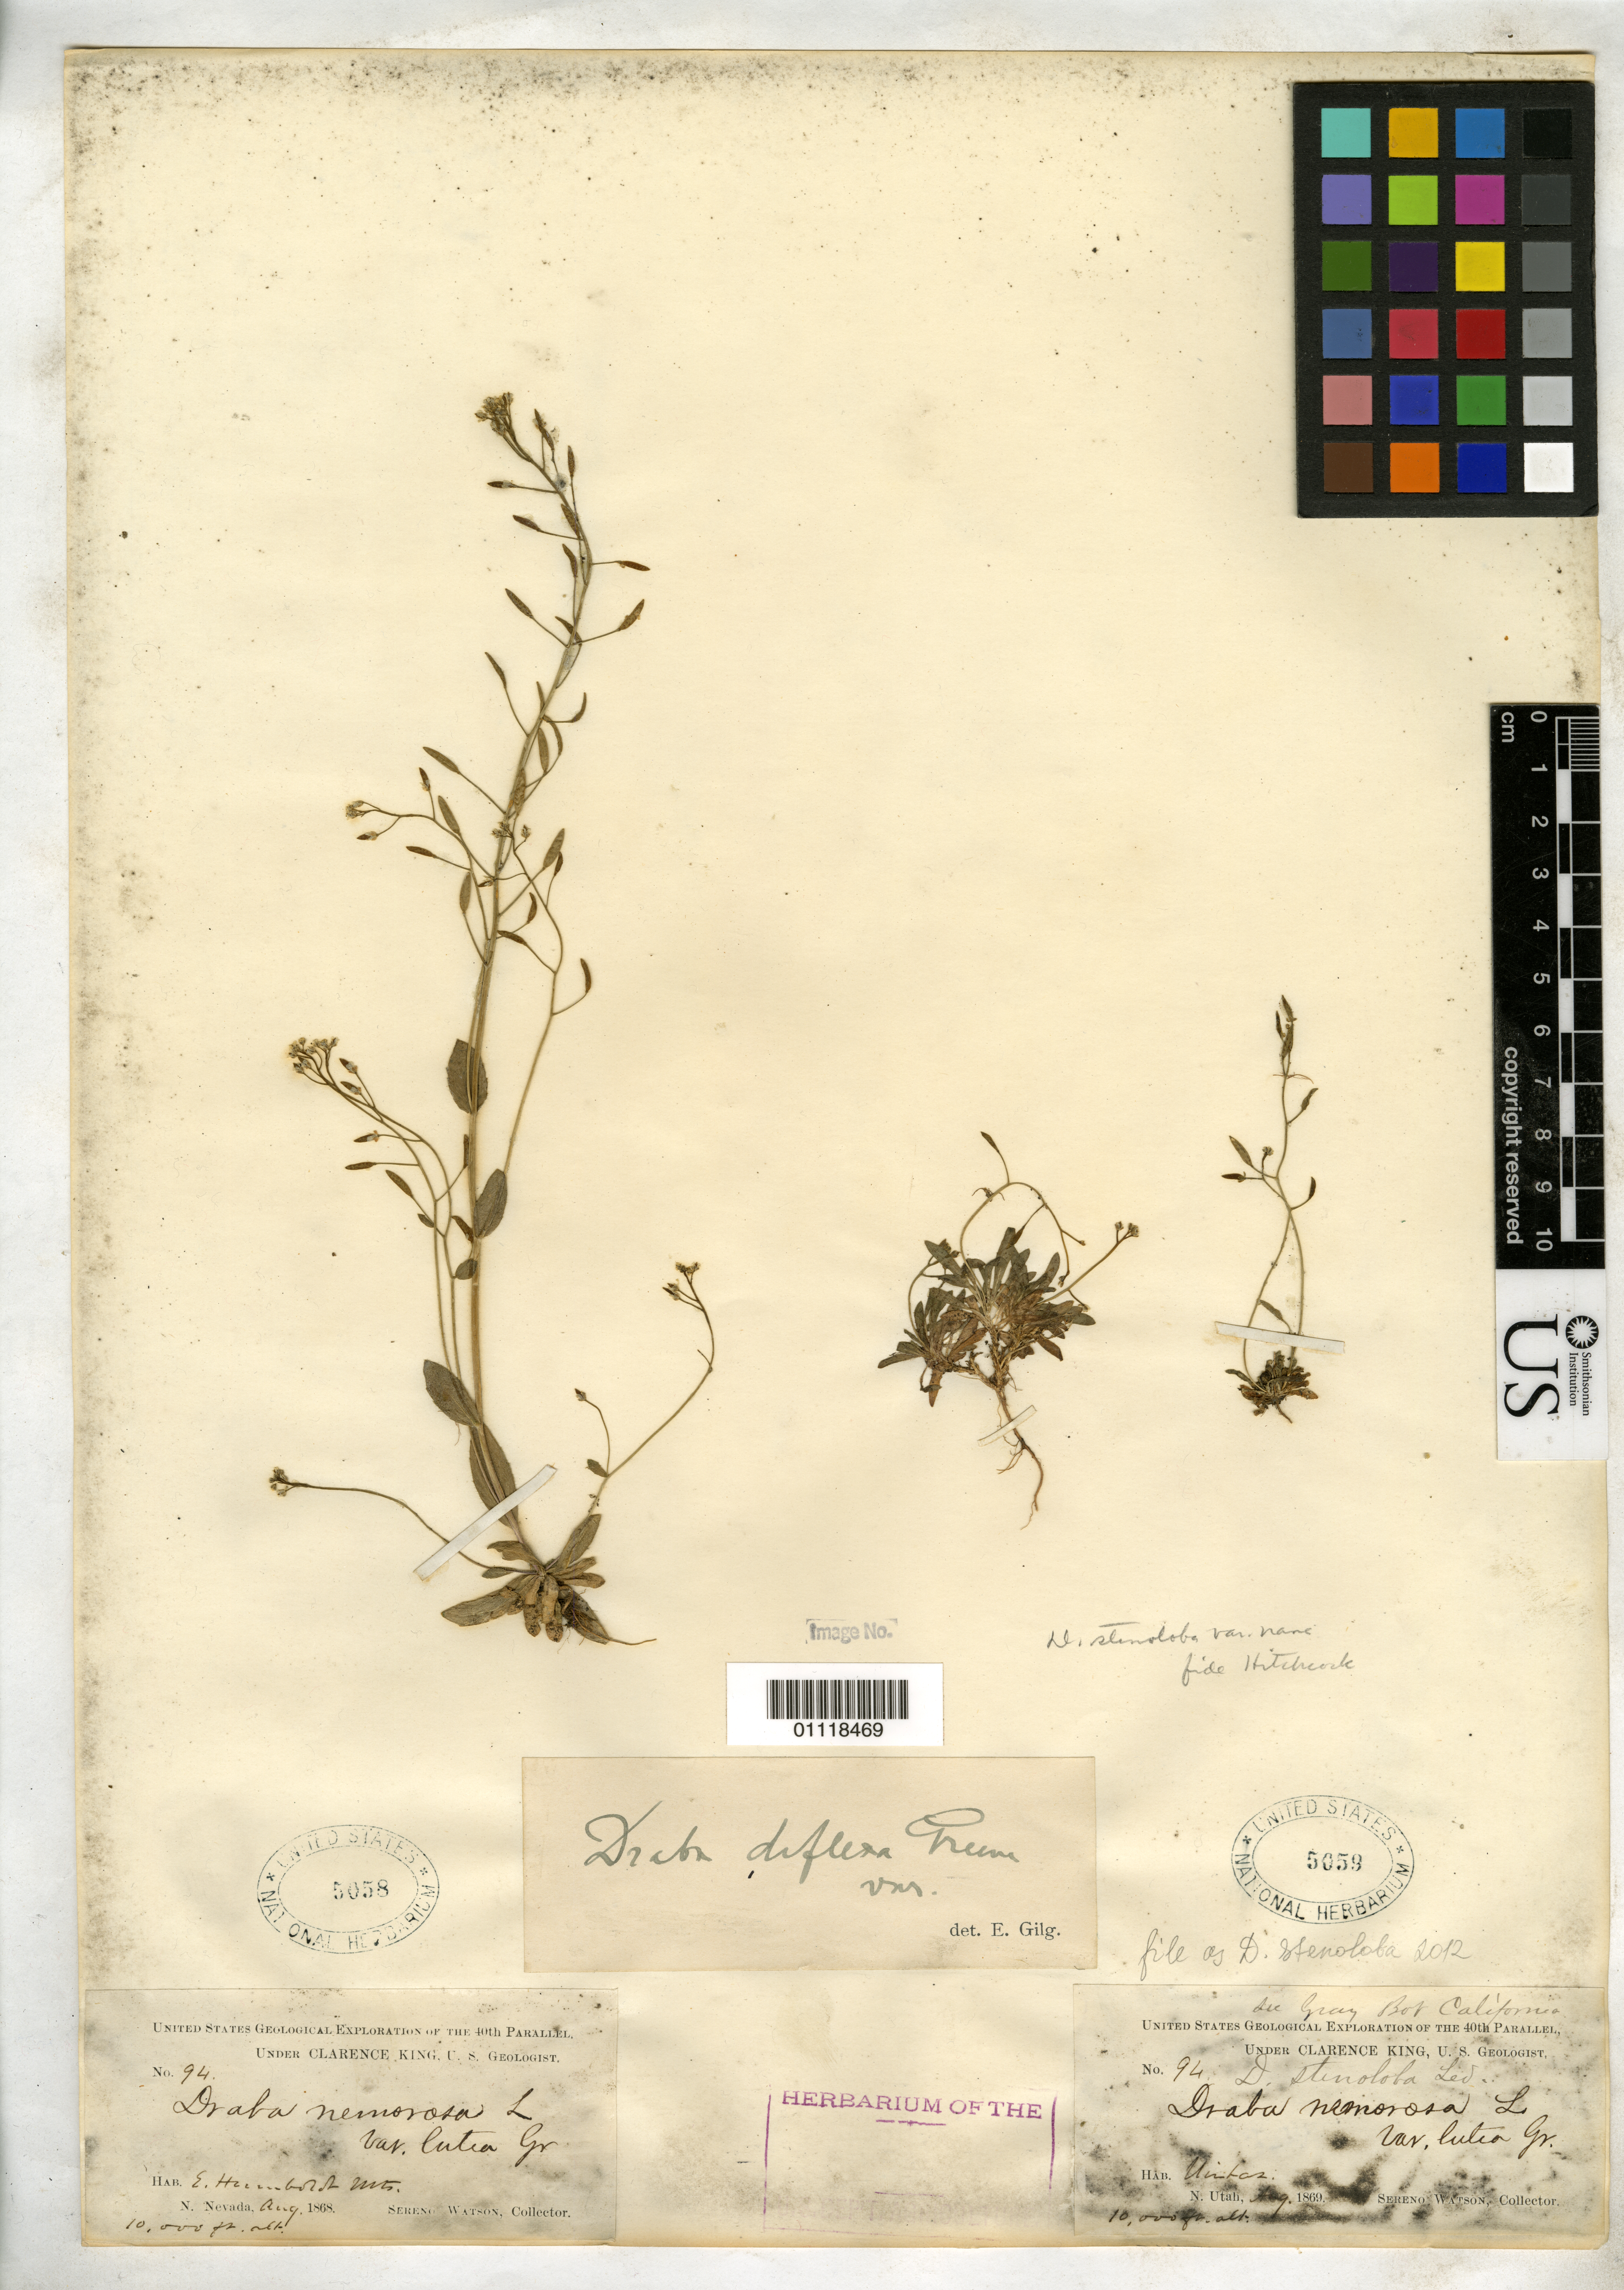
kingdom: Plantae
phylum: Tracheophyta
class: Magnoliopsida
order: Brassicales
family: Brassicaceae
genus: Draba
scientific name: Draba stenoloba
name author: Ledeb.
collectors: S. Watson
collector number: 94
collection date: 1868-08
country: United States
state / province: Nevada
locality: E. Humboldt Mts.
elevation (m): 3048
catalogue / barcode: US 5058